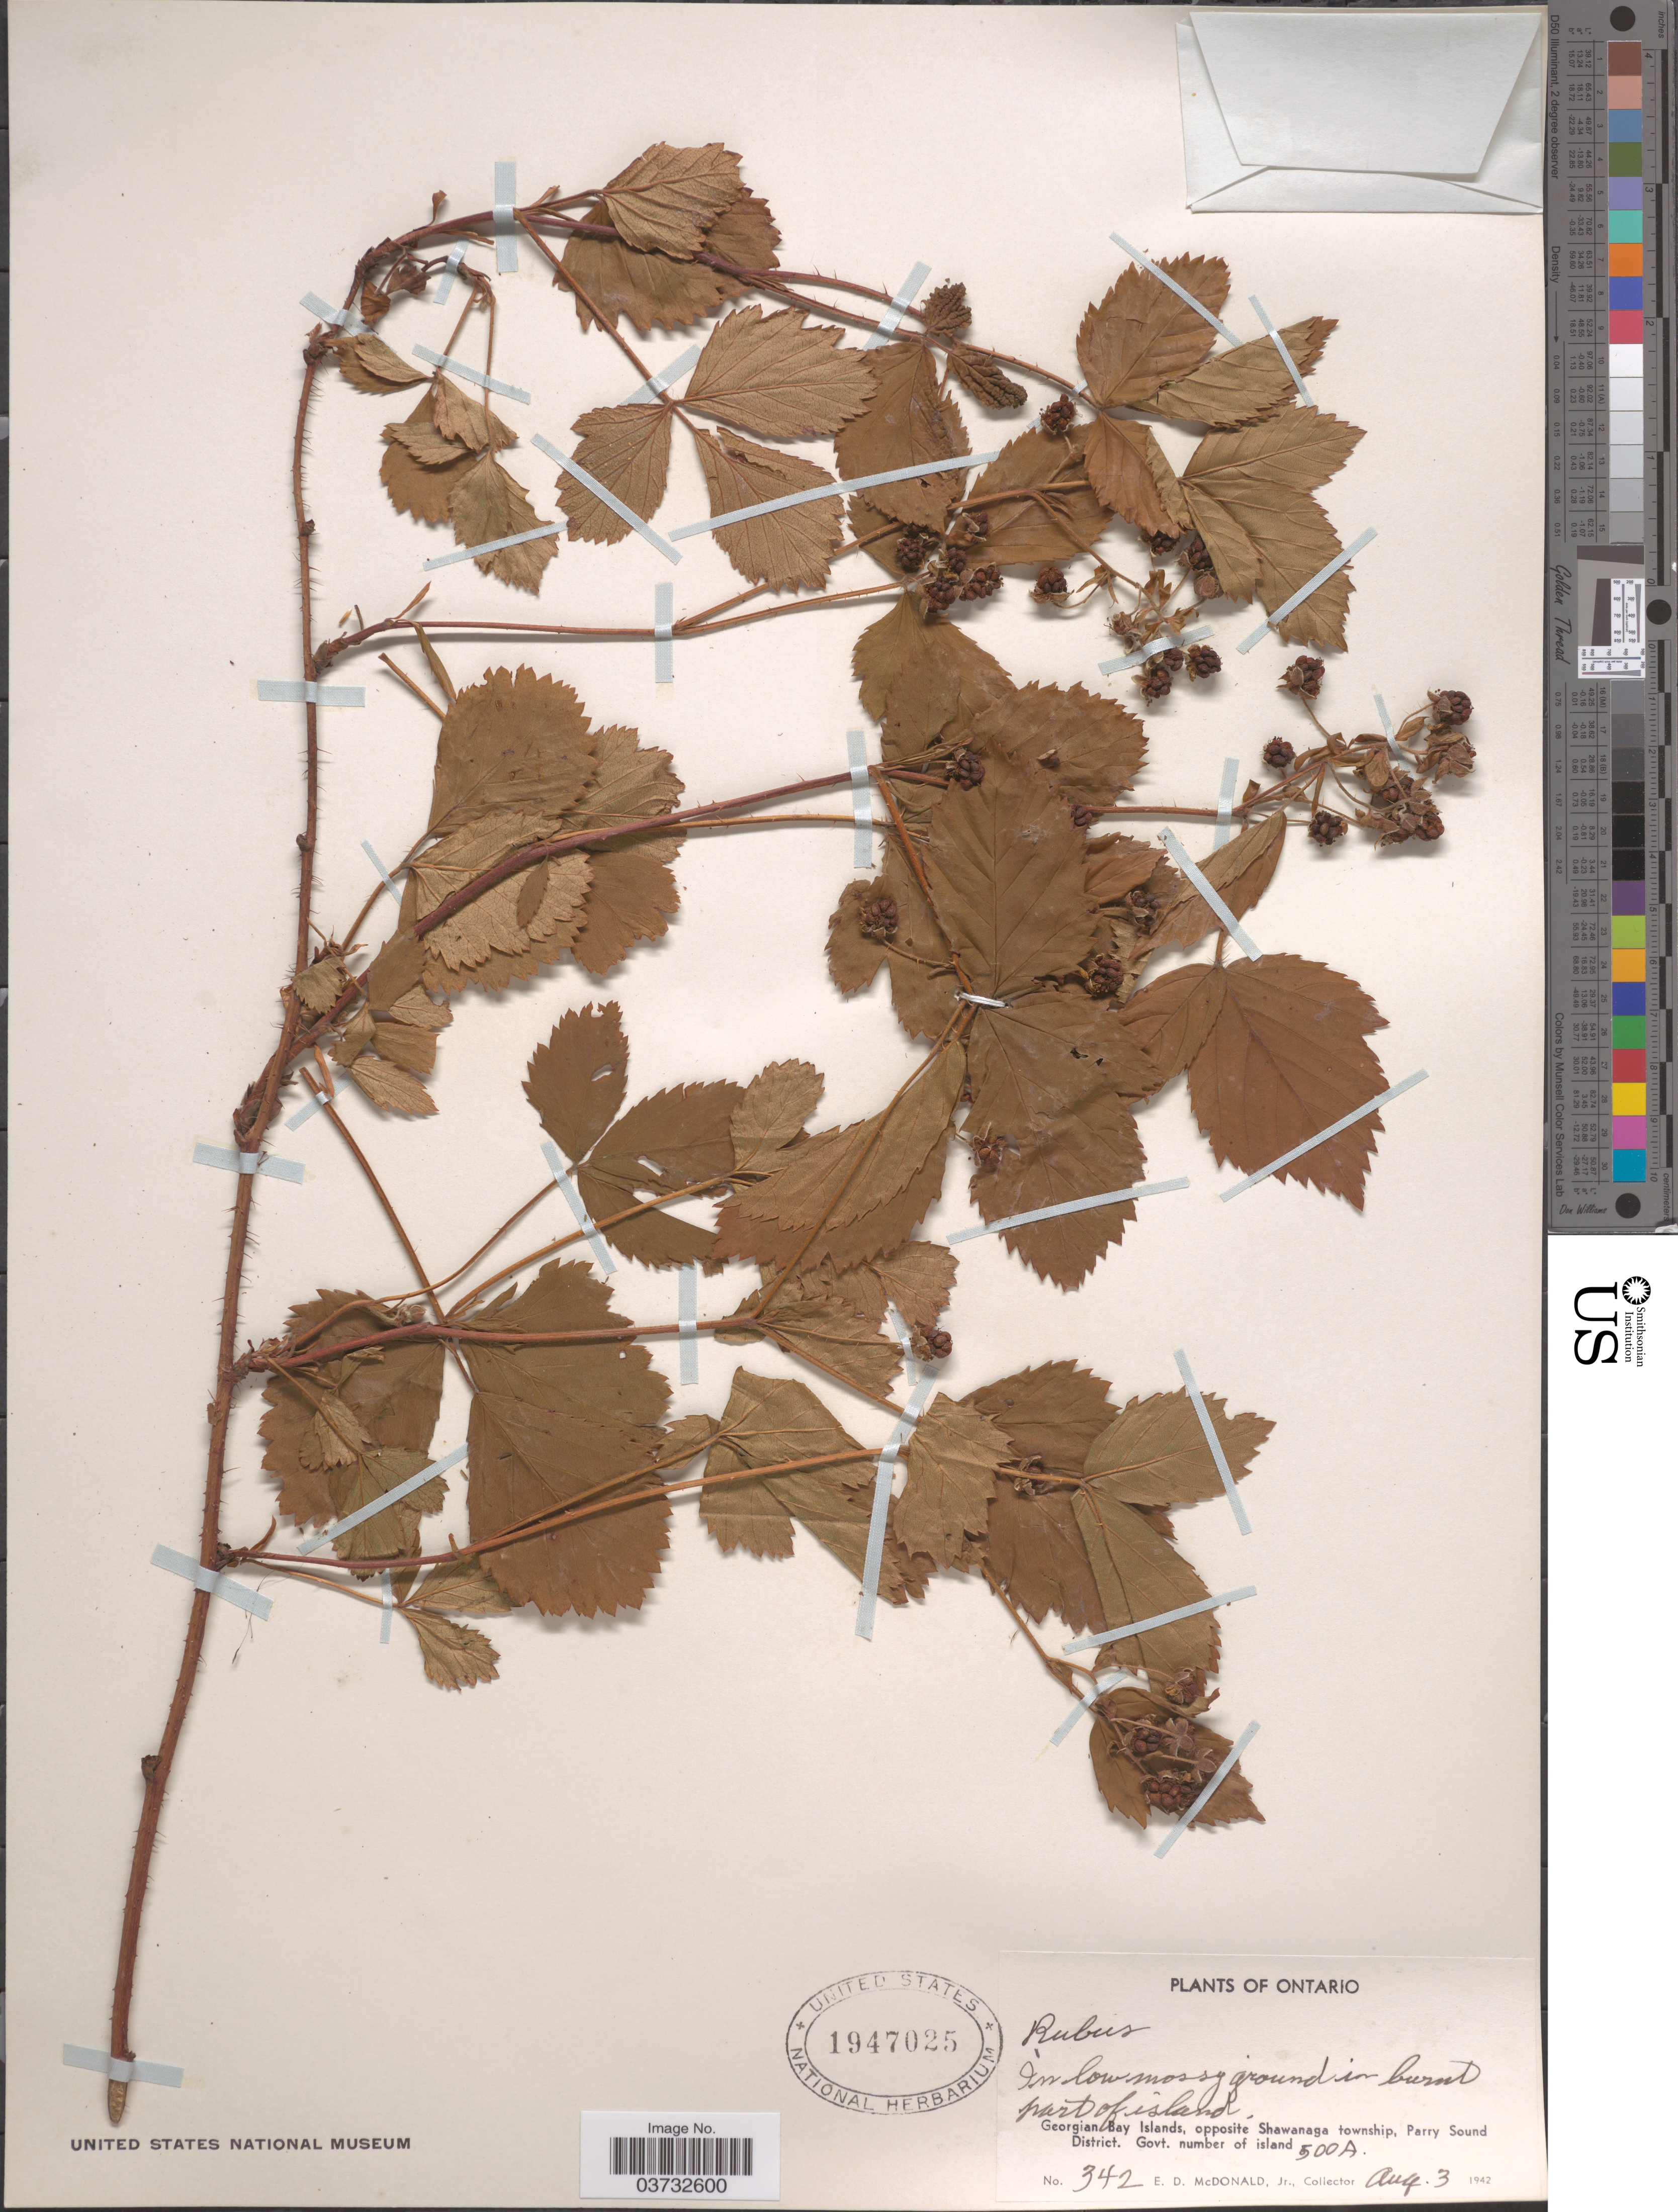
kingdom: Plantae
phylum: Tracheophyta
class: Magnoliopsida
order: Rosales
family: Rosaceae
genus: Rubus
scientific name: Rubus sp.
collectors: E. D. McDonald Jr.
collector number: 342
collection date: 1942-08-03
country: Canada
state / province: Ontario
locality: In low mossy ground in burnt part of island. Georgian Bay Islands, opposite Shawanaga township, Parry Sound District. Govt. number of island 500A.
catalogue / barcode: US 1947025